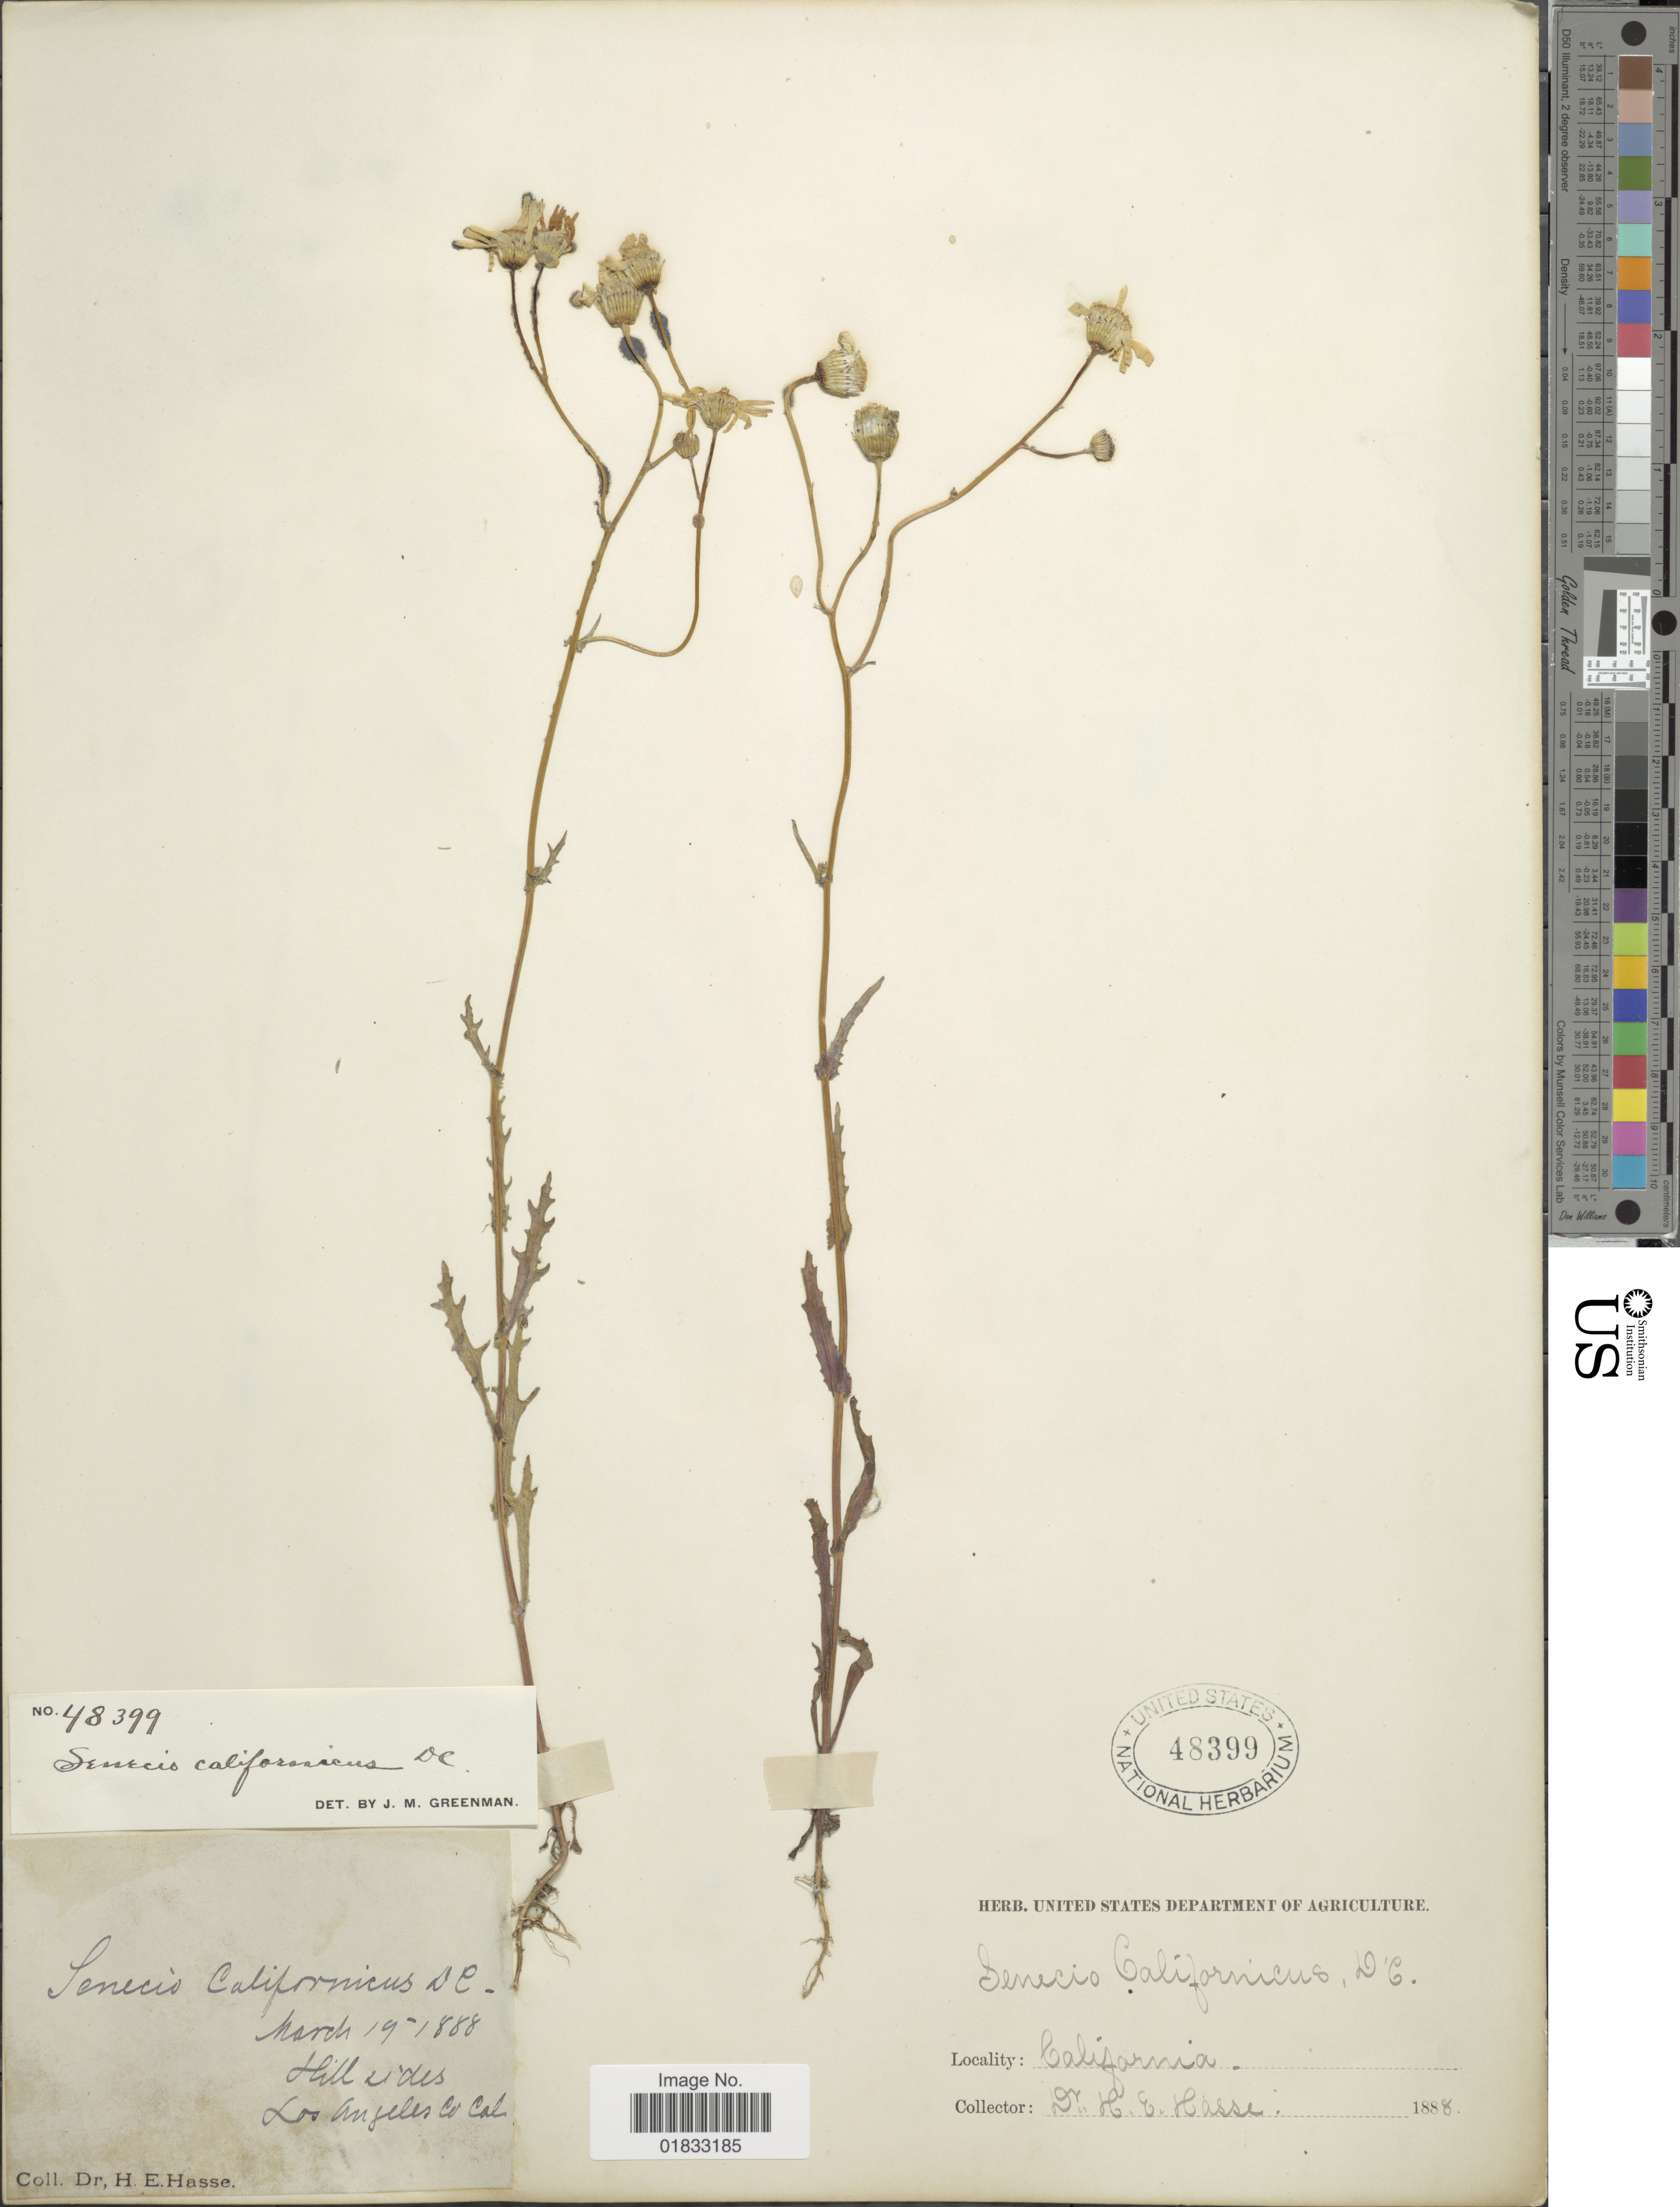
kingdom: Plantae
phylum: Tracheophyta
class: Magnoliopsida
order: Asterales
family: Asteraceae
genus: Senecio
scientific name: Senecio californicus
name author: DC.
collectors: H. E. Hasse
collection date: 1888-03-19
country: United States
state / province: California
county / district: Los Angeles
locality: Los Angeles, Co. Cal.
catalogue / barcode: US 48399